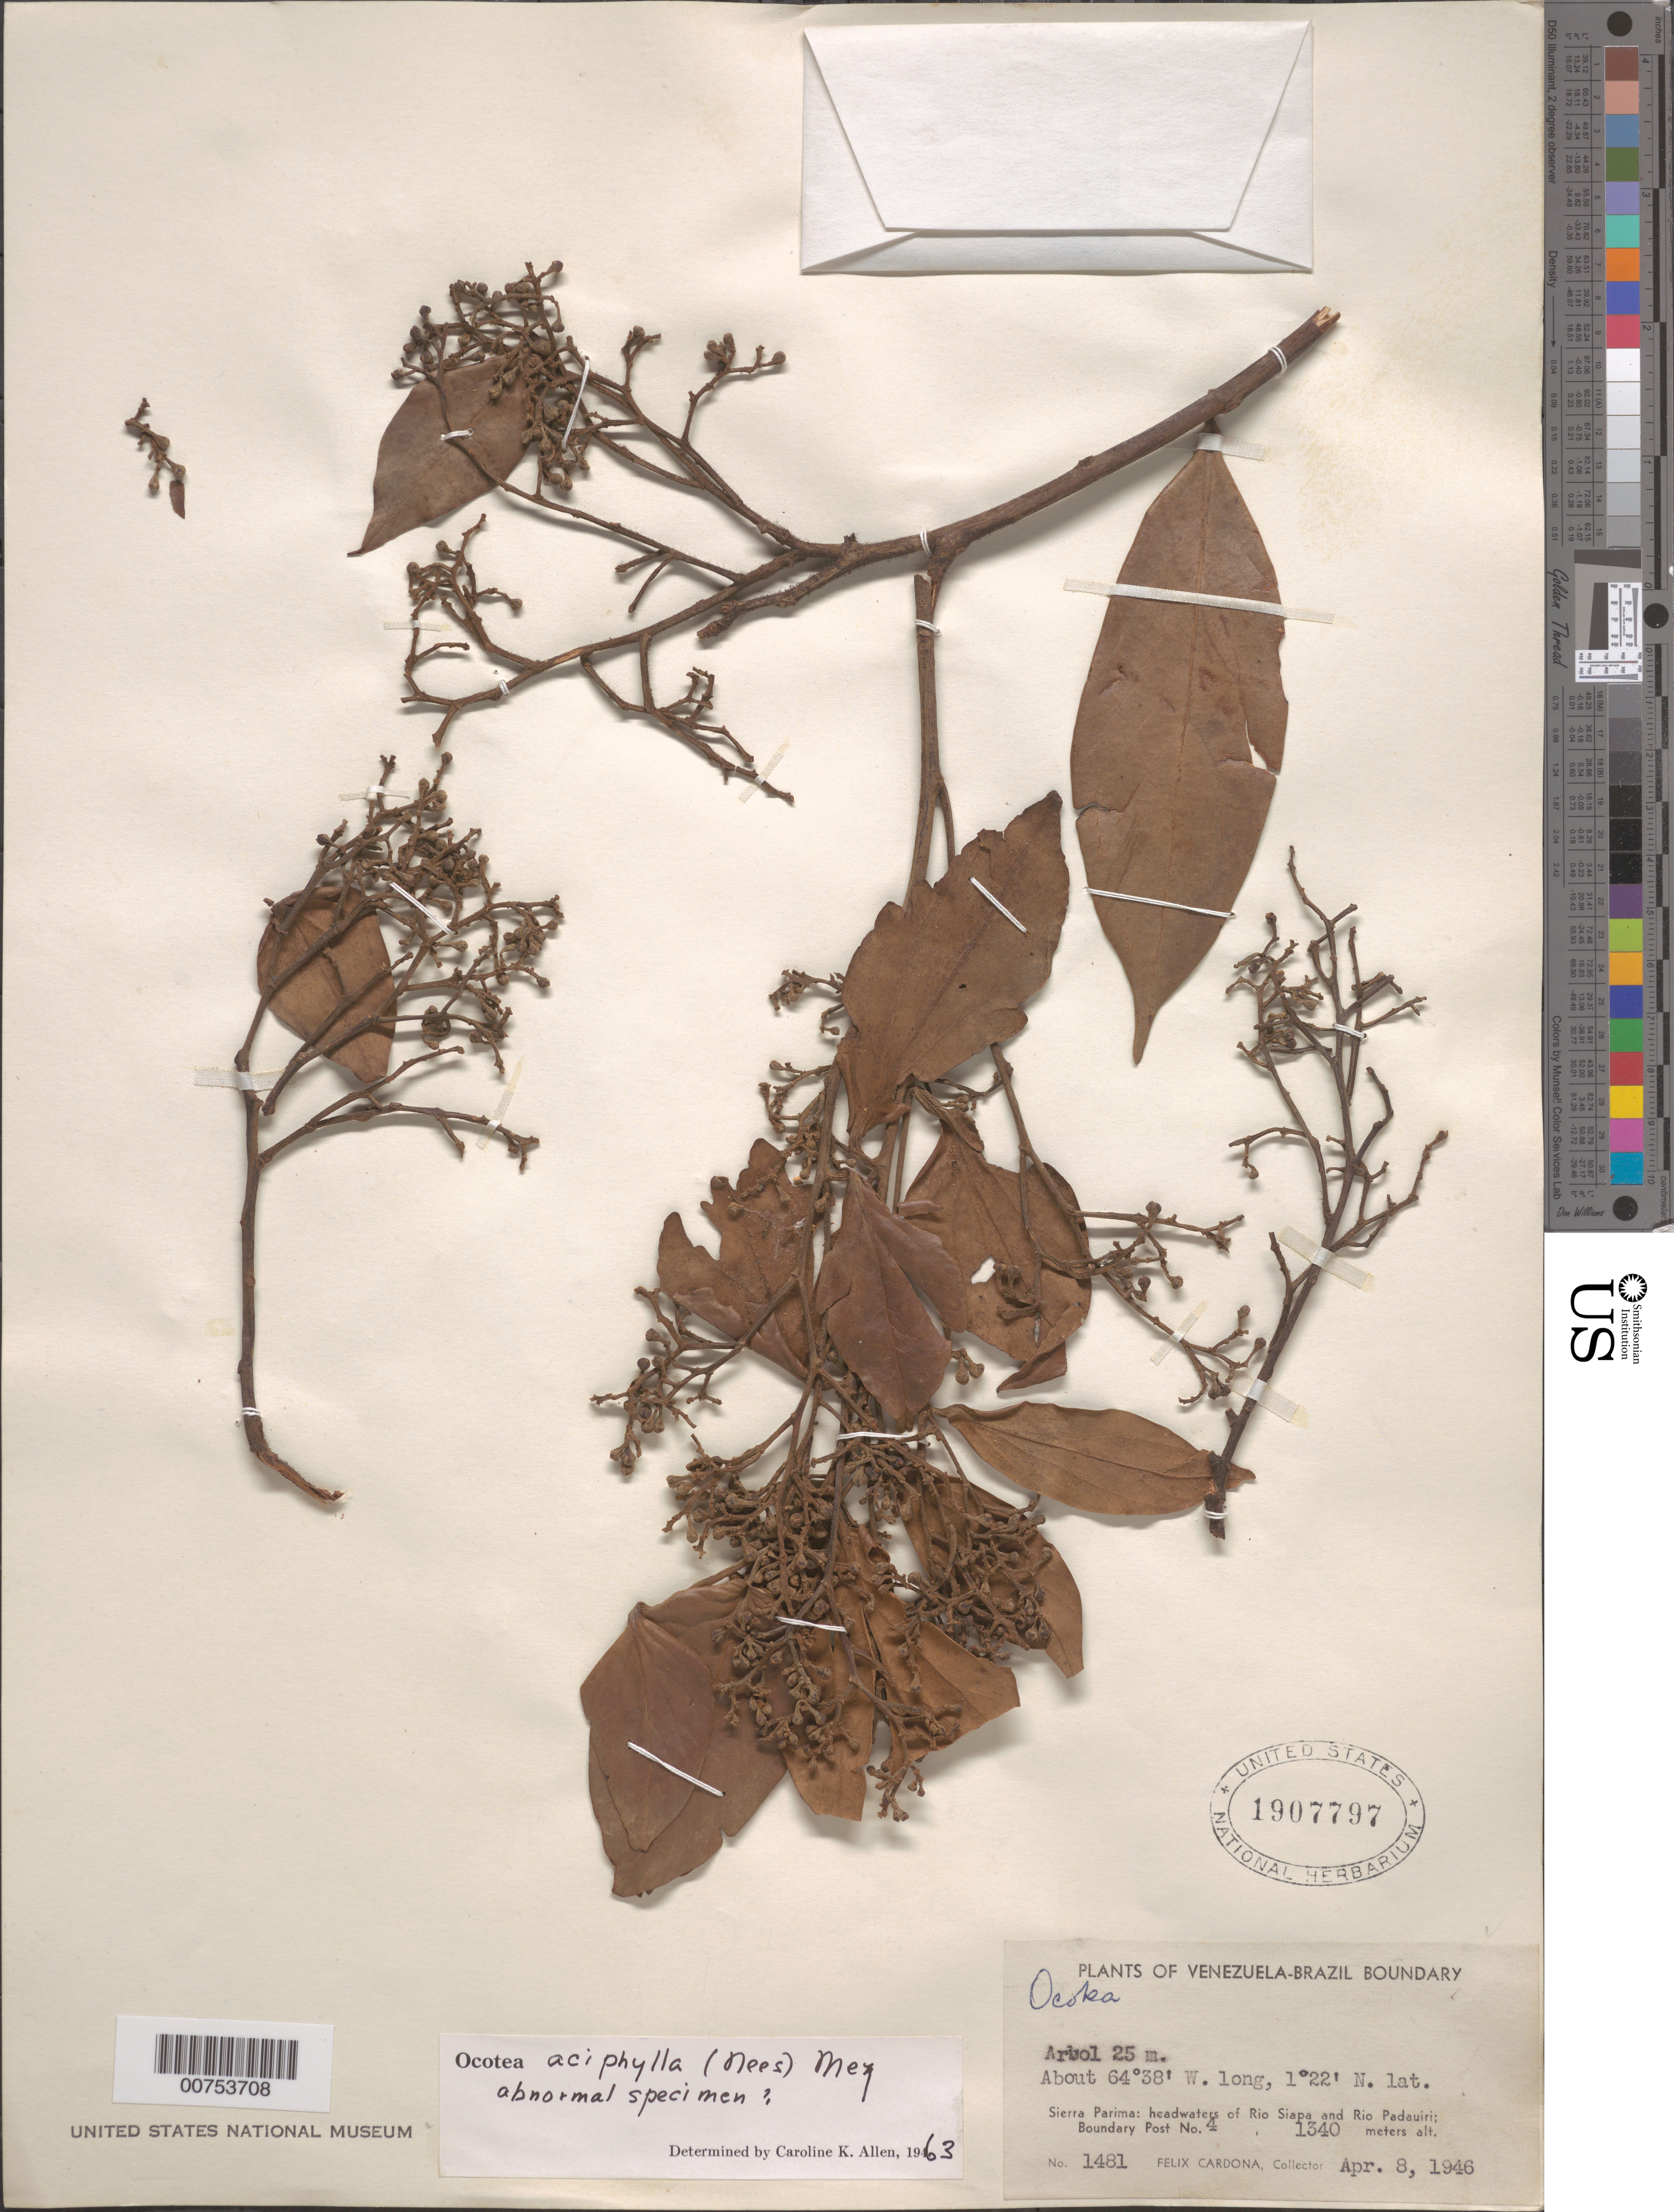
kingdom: Plantae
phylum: Tracheophyta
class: Magnoliopsida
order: Laurales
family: Lauraceae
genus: Ocotea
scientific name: Ocotea aciphylla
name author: (Nees & Mart.) Mez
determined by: Allen, C. K.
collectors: F. Cardona Puig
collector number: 1481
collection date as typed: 8-Apr-46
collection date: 1946-04-08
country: Venezuela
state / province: Amazonas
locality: Sierra Parima, headwaters of Río Siapa and Río Padauiri; Boundary Post no. 4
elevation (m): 1340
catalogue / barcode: US 1907797